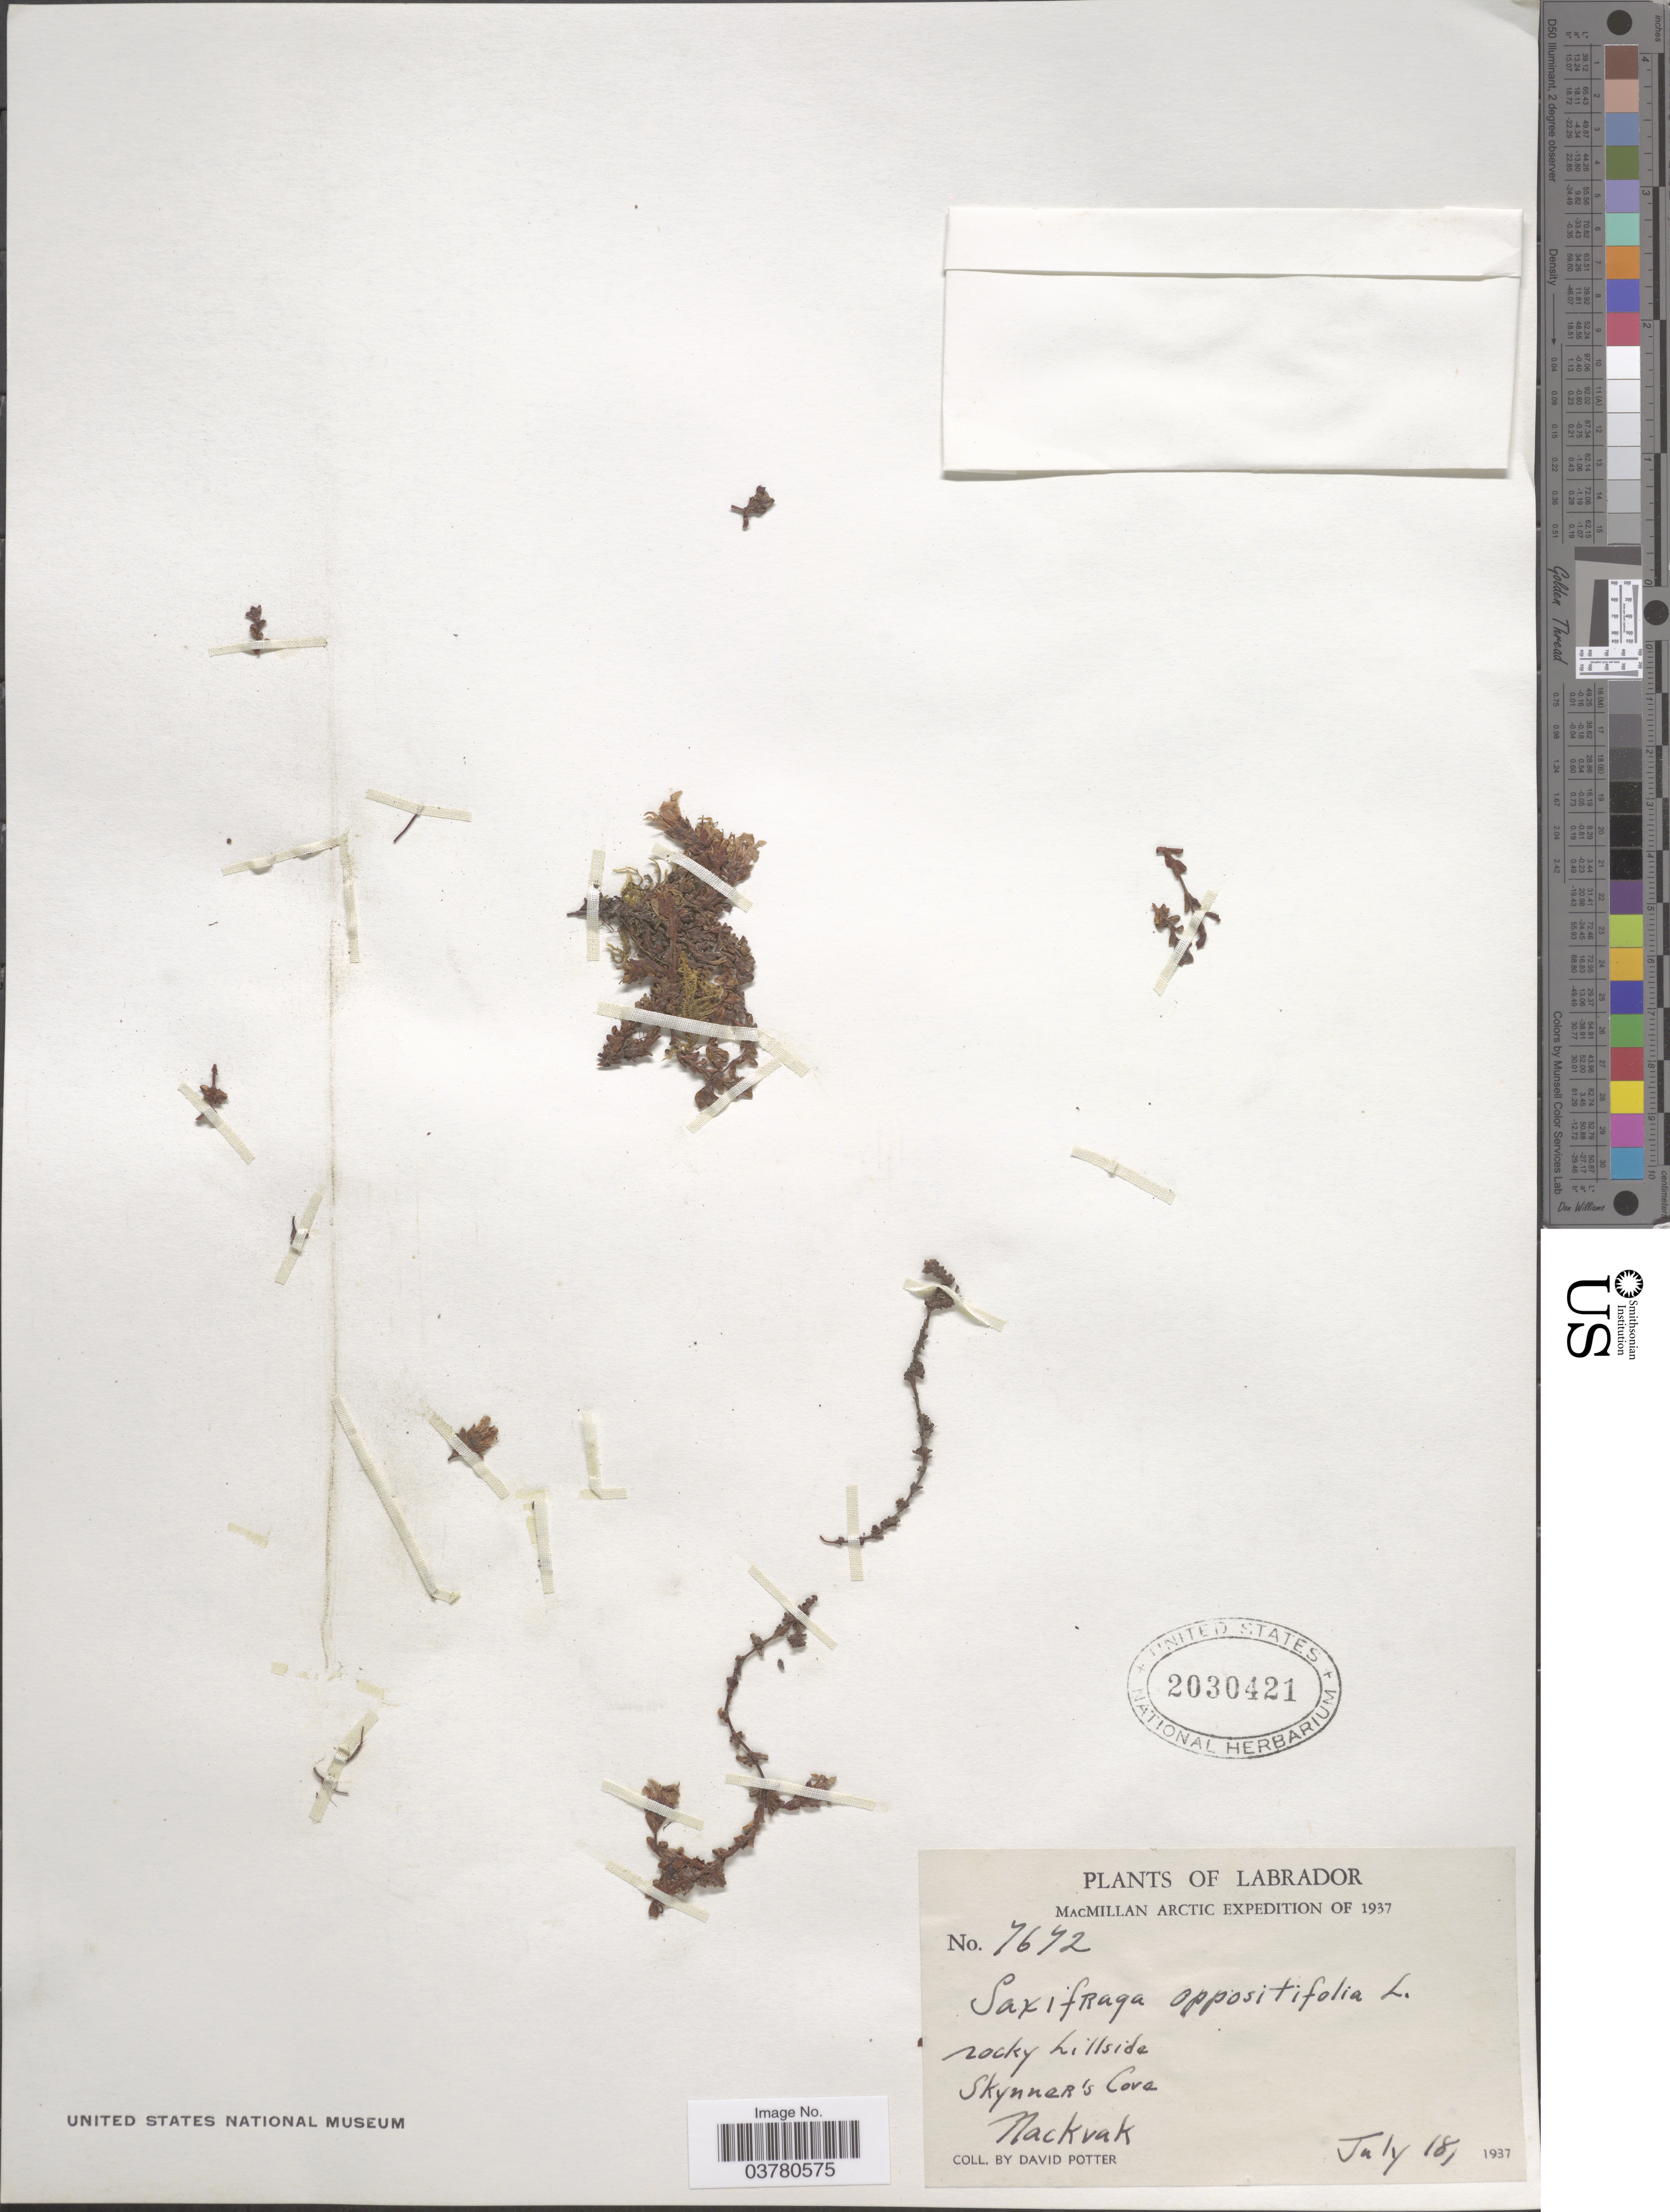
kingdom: Plantae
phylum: Tracheophyta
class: Magnoliopsida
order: Saxifragales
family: Saxifragaceae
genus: Saxifraga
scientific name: Saxifraga oppositifolia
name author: L.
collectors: D. Potter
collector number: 7672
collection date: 1937-07-18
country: Canada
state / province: Newfoundland and Labrador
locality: Labrador. MacMillan Arctic Expedition of 1937. Skynner's Cove. Nackvak.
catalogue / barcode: US 2030421